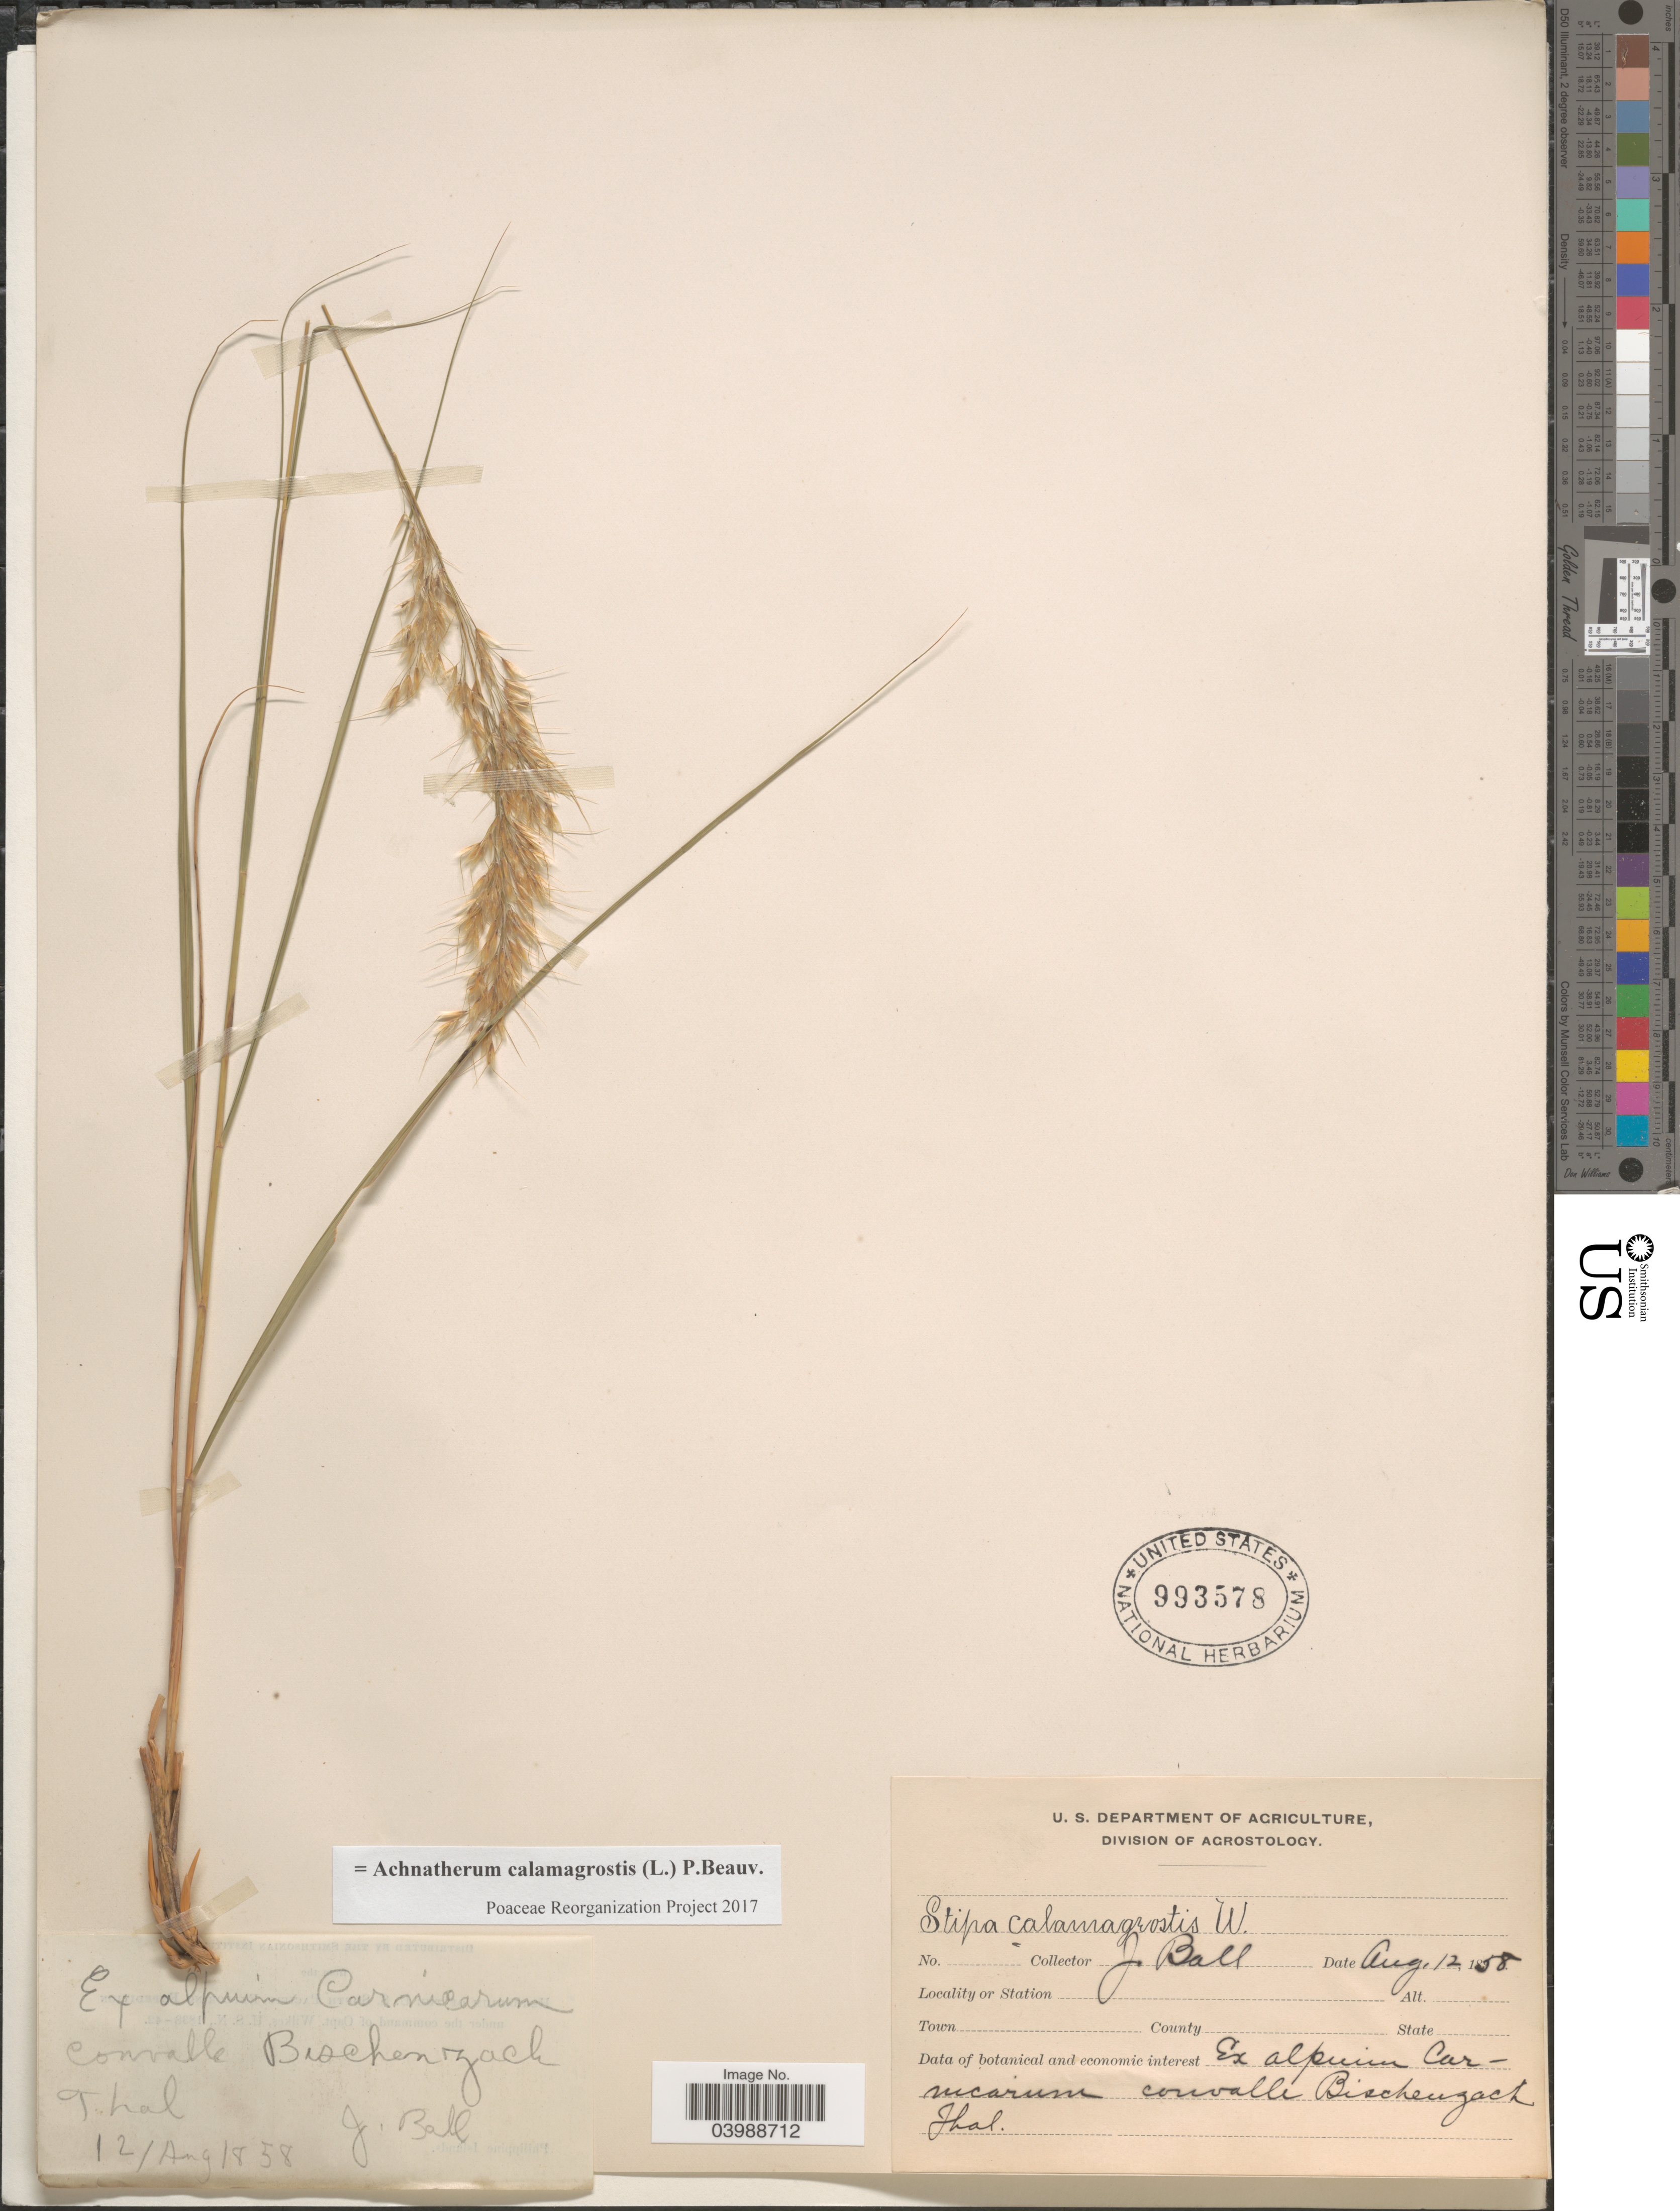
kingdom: Plantae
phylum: Tracheophyta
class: Liliopsida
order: Poales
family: Poaceae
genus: Achnatherum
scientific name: Achnatherum calamagrostis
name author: (L.) P. Beauv.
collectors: J. Ball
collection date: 1858-08-12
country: Austria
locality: Ex alpium Carnicarum convalle Bischenzach Thal.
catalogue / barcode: US 993578